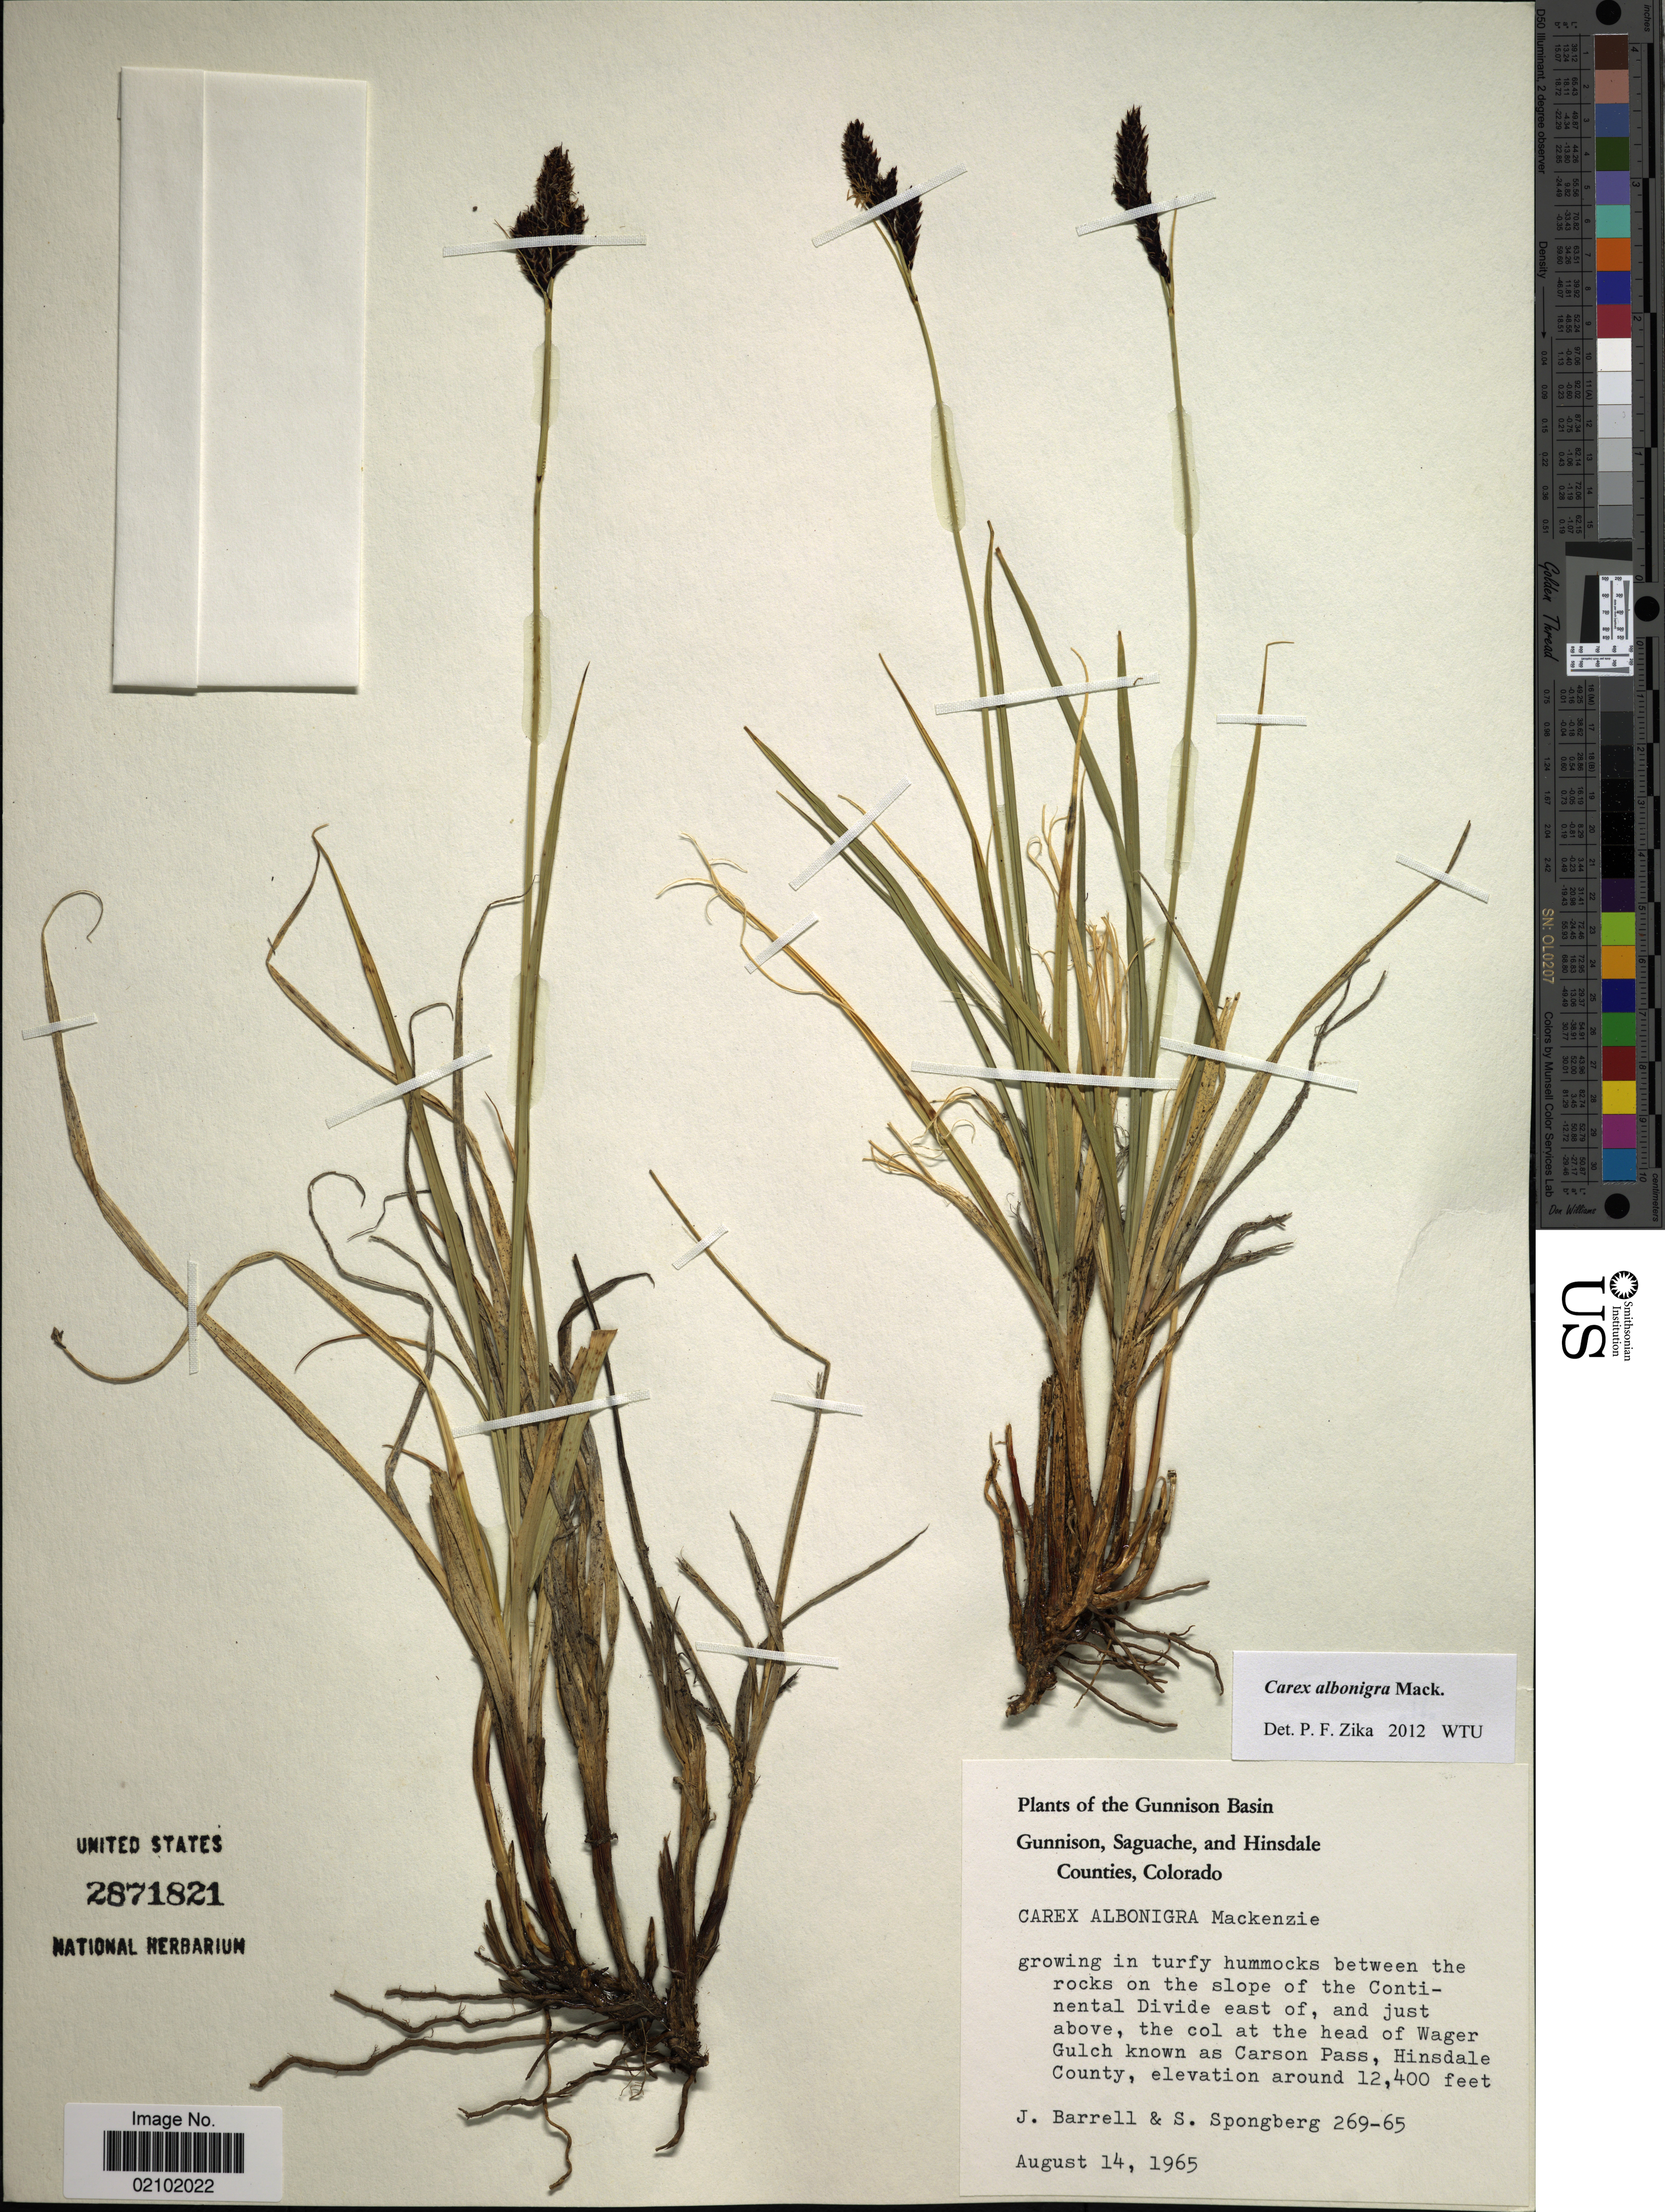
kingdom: Plantae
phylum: Tracheophyta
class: Liliopsida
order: Poales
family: Cyperaceae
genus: Carex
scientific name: Carex albonigra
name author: Mack.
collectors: J. Barrell & S. A.Spongberg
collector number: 269-65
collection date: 1965-08-14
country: United States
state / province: Colorado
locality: Gunnison Basin. slope of the Continental Divide east of, and just above, the col at the head of Wager Gulch known as Carson Pass, Hinsdale County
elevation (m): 3780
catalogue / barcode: US 2871821